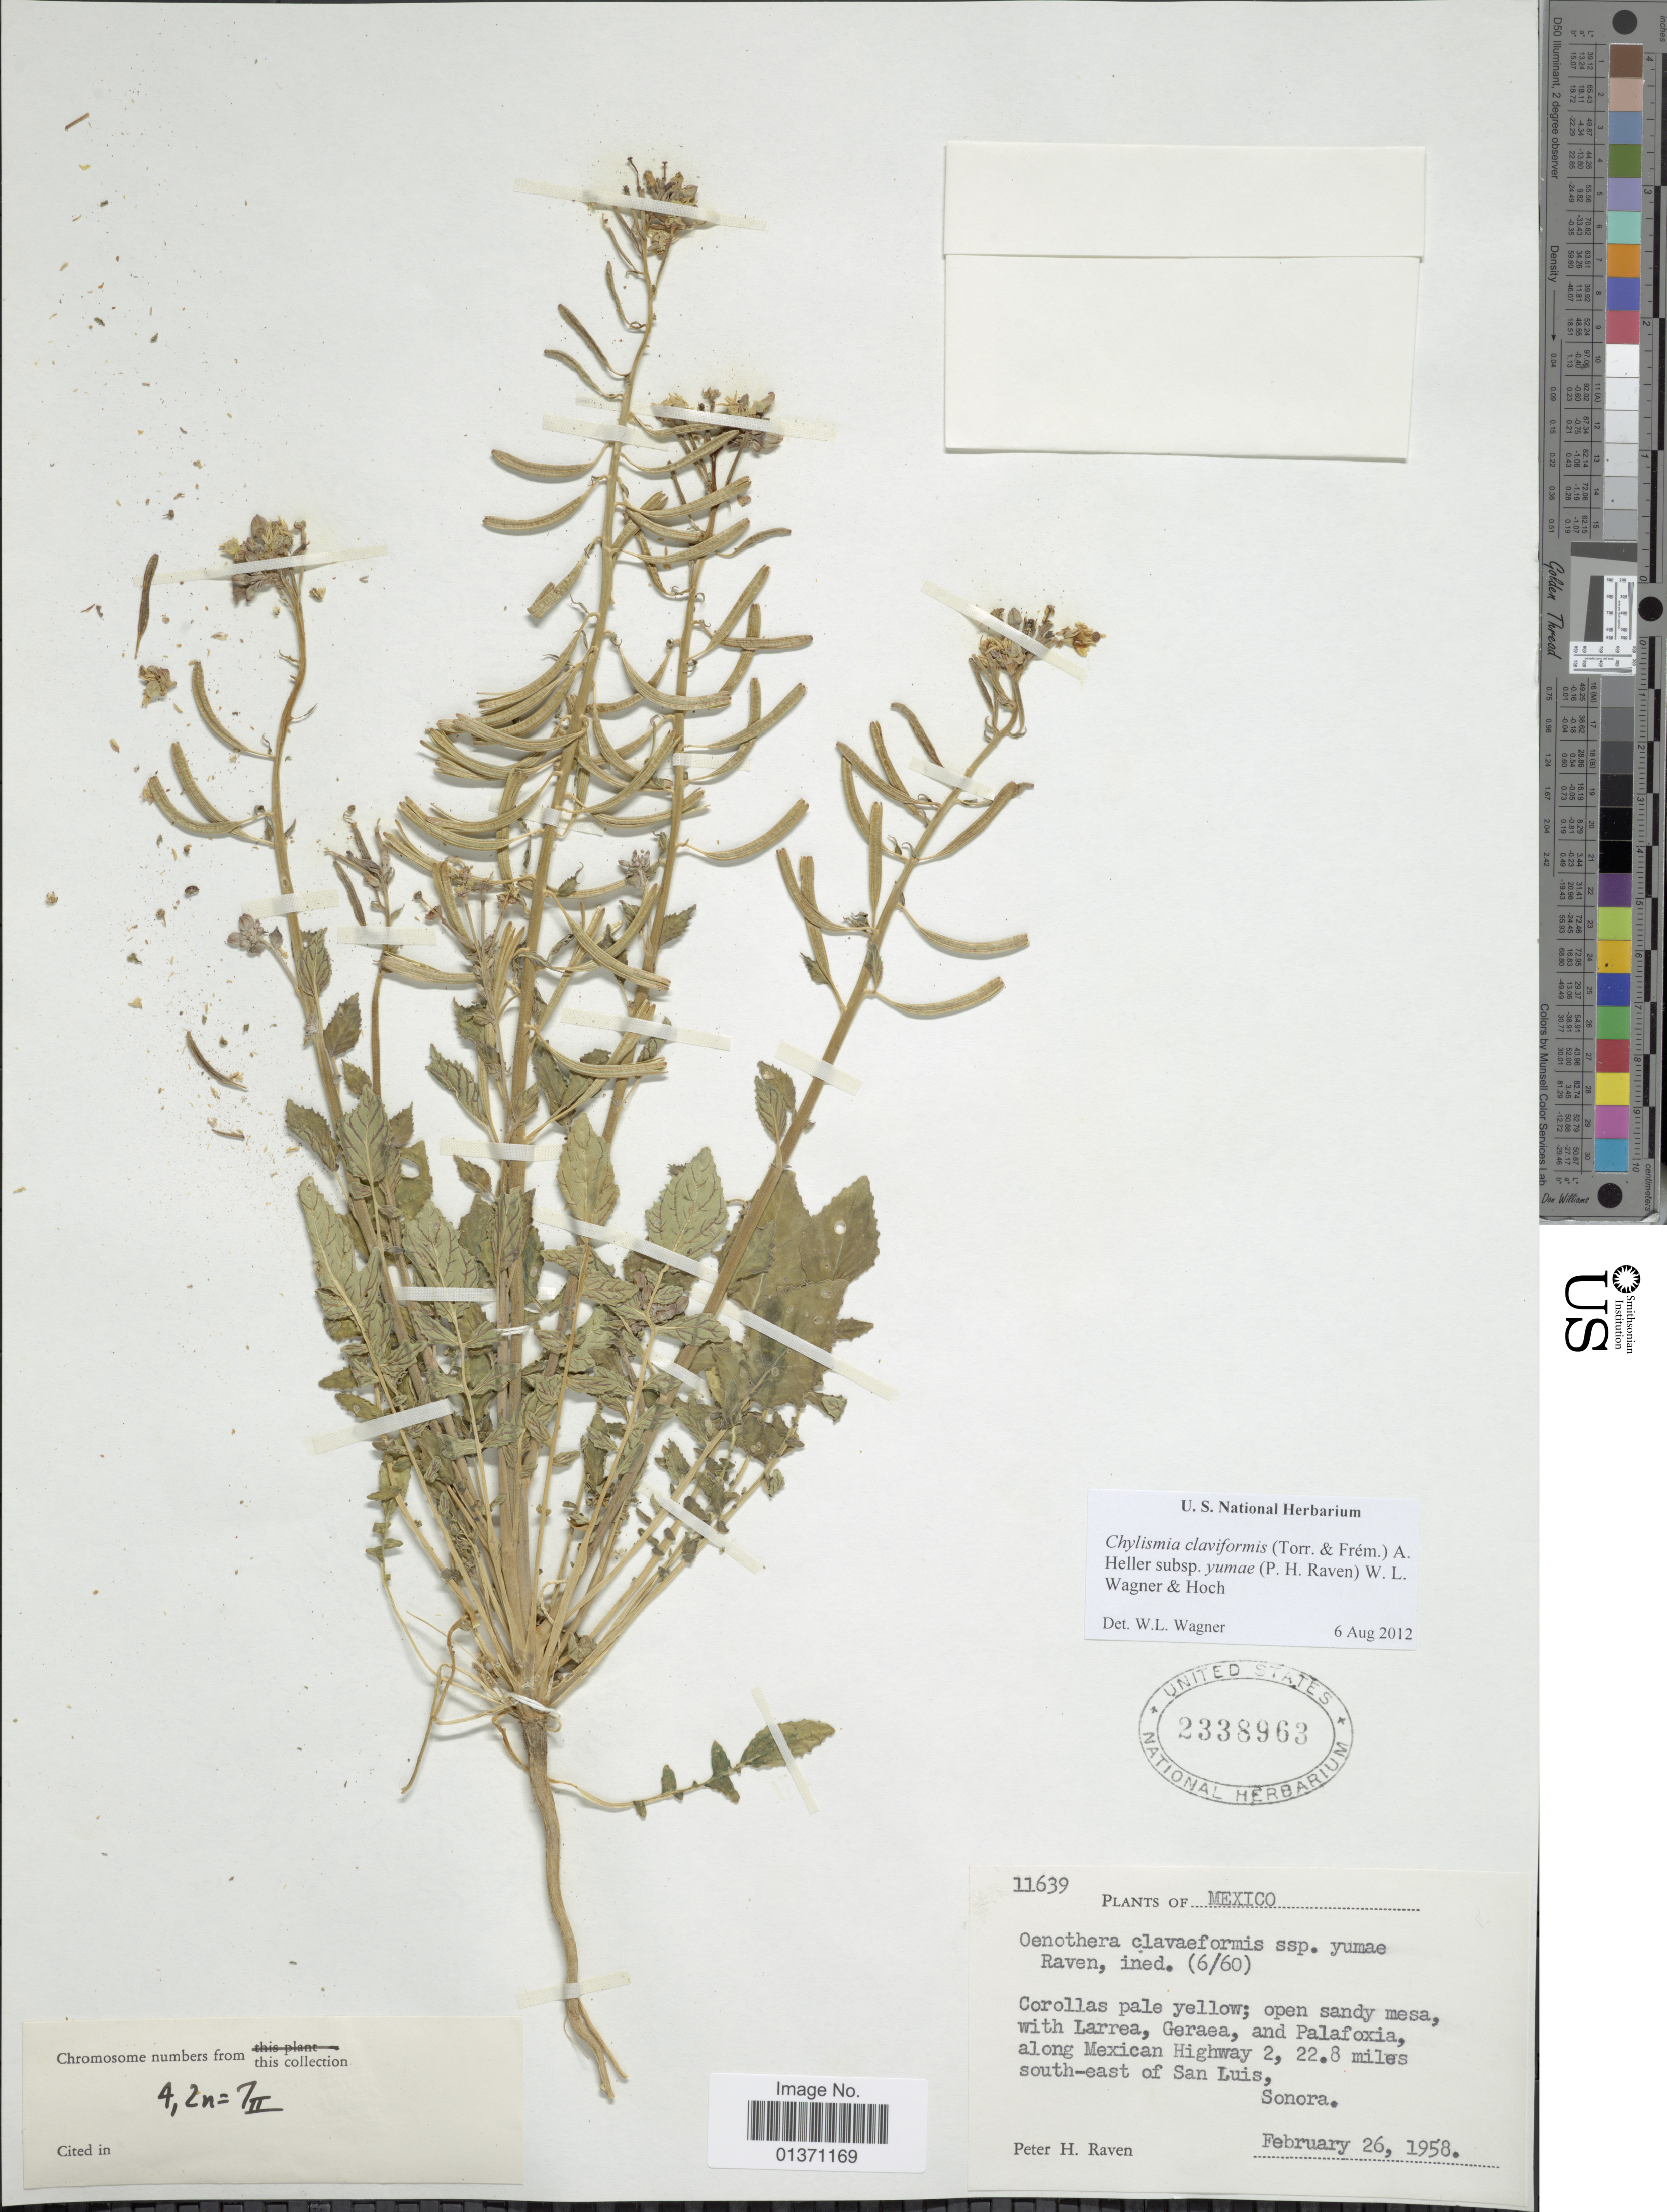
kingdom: Plantae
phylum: Tracheophyta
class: Magnoliopsida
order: Myrtales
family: Onagraceae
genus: Chylismia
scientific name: Chylismia claviformis subsp. yumae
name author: (P.H. Raven) W.L. Wagner & Hoch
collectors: P. H. Raven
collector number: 11639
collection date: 1958-02-26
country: Mexico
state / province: Sonora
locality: Along Mexican Highway 2, 22.8 miles south-east of San Luis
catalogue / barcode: US 2338963